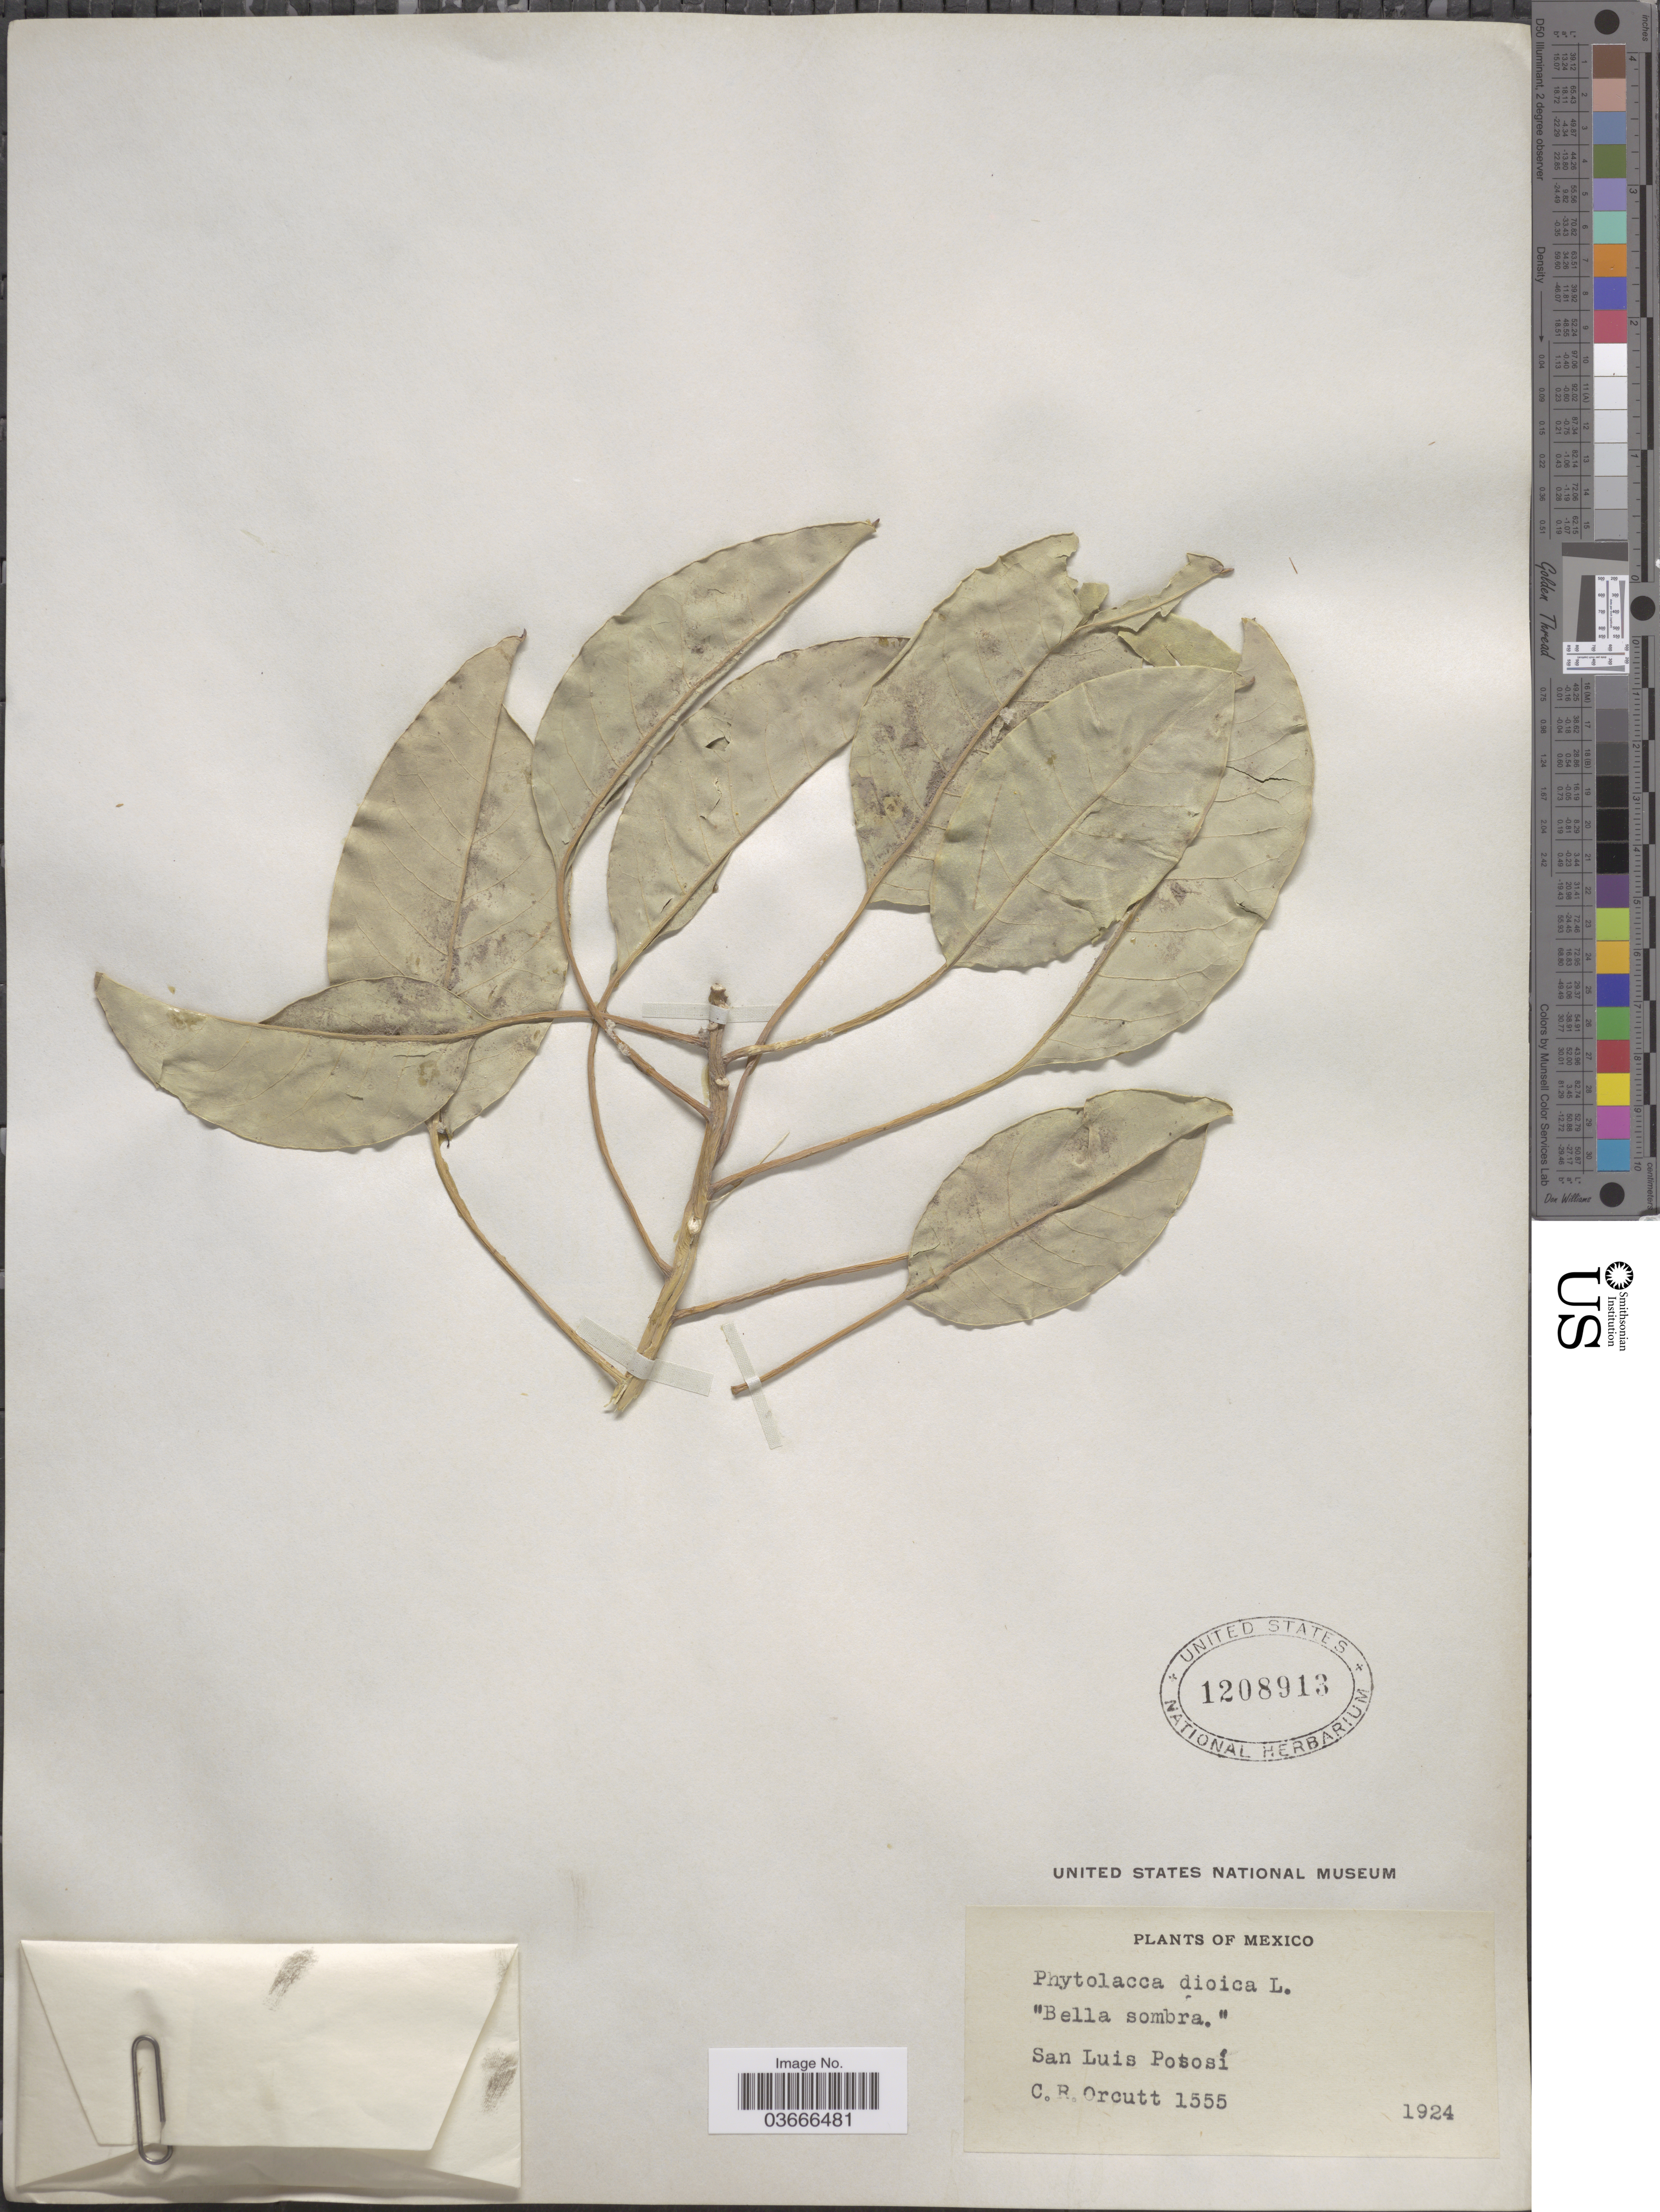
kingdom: Plantae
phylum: Tracheophyta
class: Magnoliopsida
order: Caryophyllales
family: Phytolaccaceae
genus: Phytolacca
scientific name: Phytolacca dioica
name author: L.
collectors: C. R. Orcutt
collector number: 1555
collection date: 1924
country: Mexico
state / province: San Luis Potosí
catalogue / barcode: US 1208913